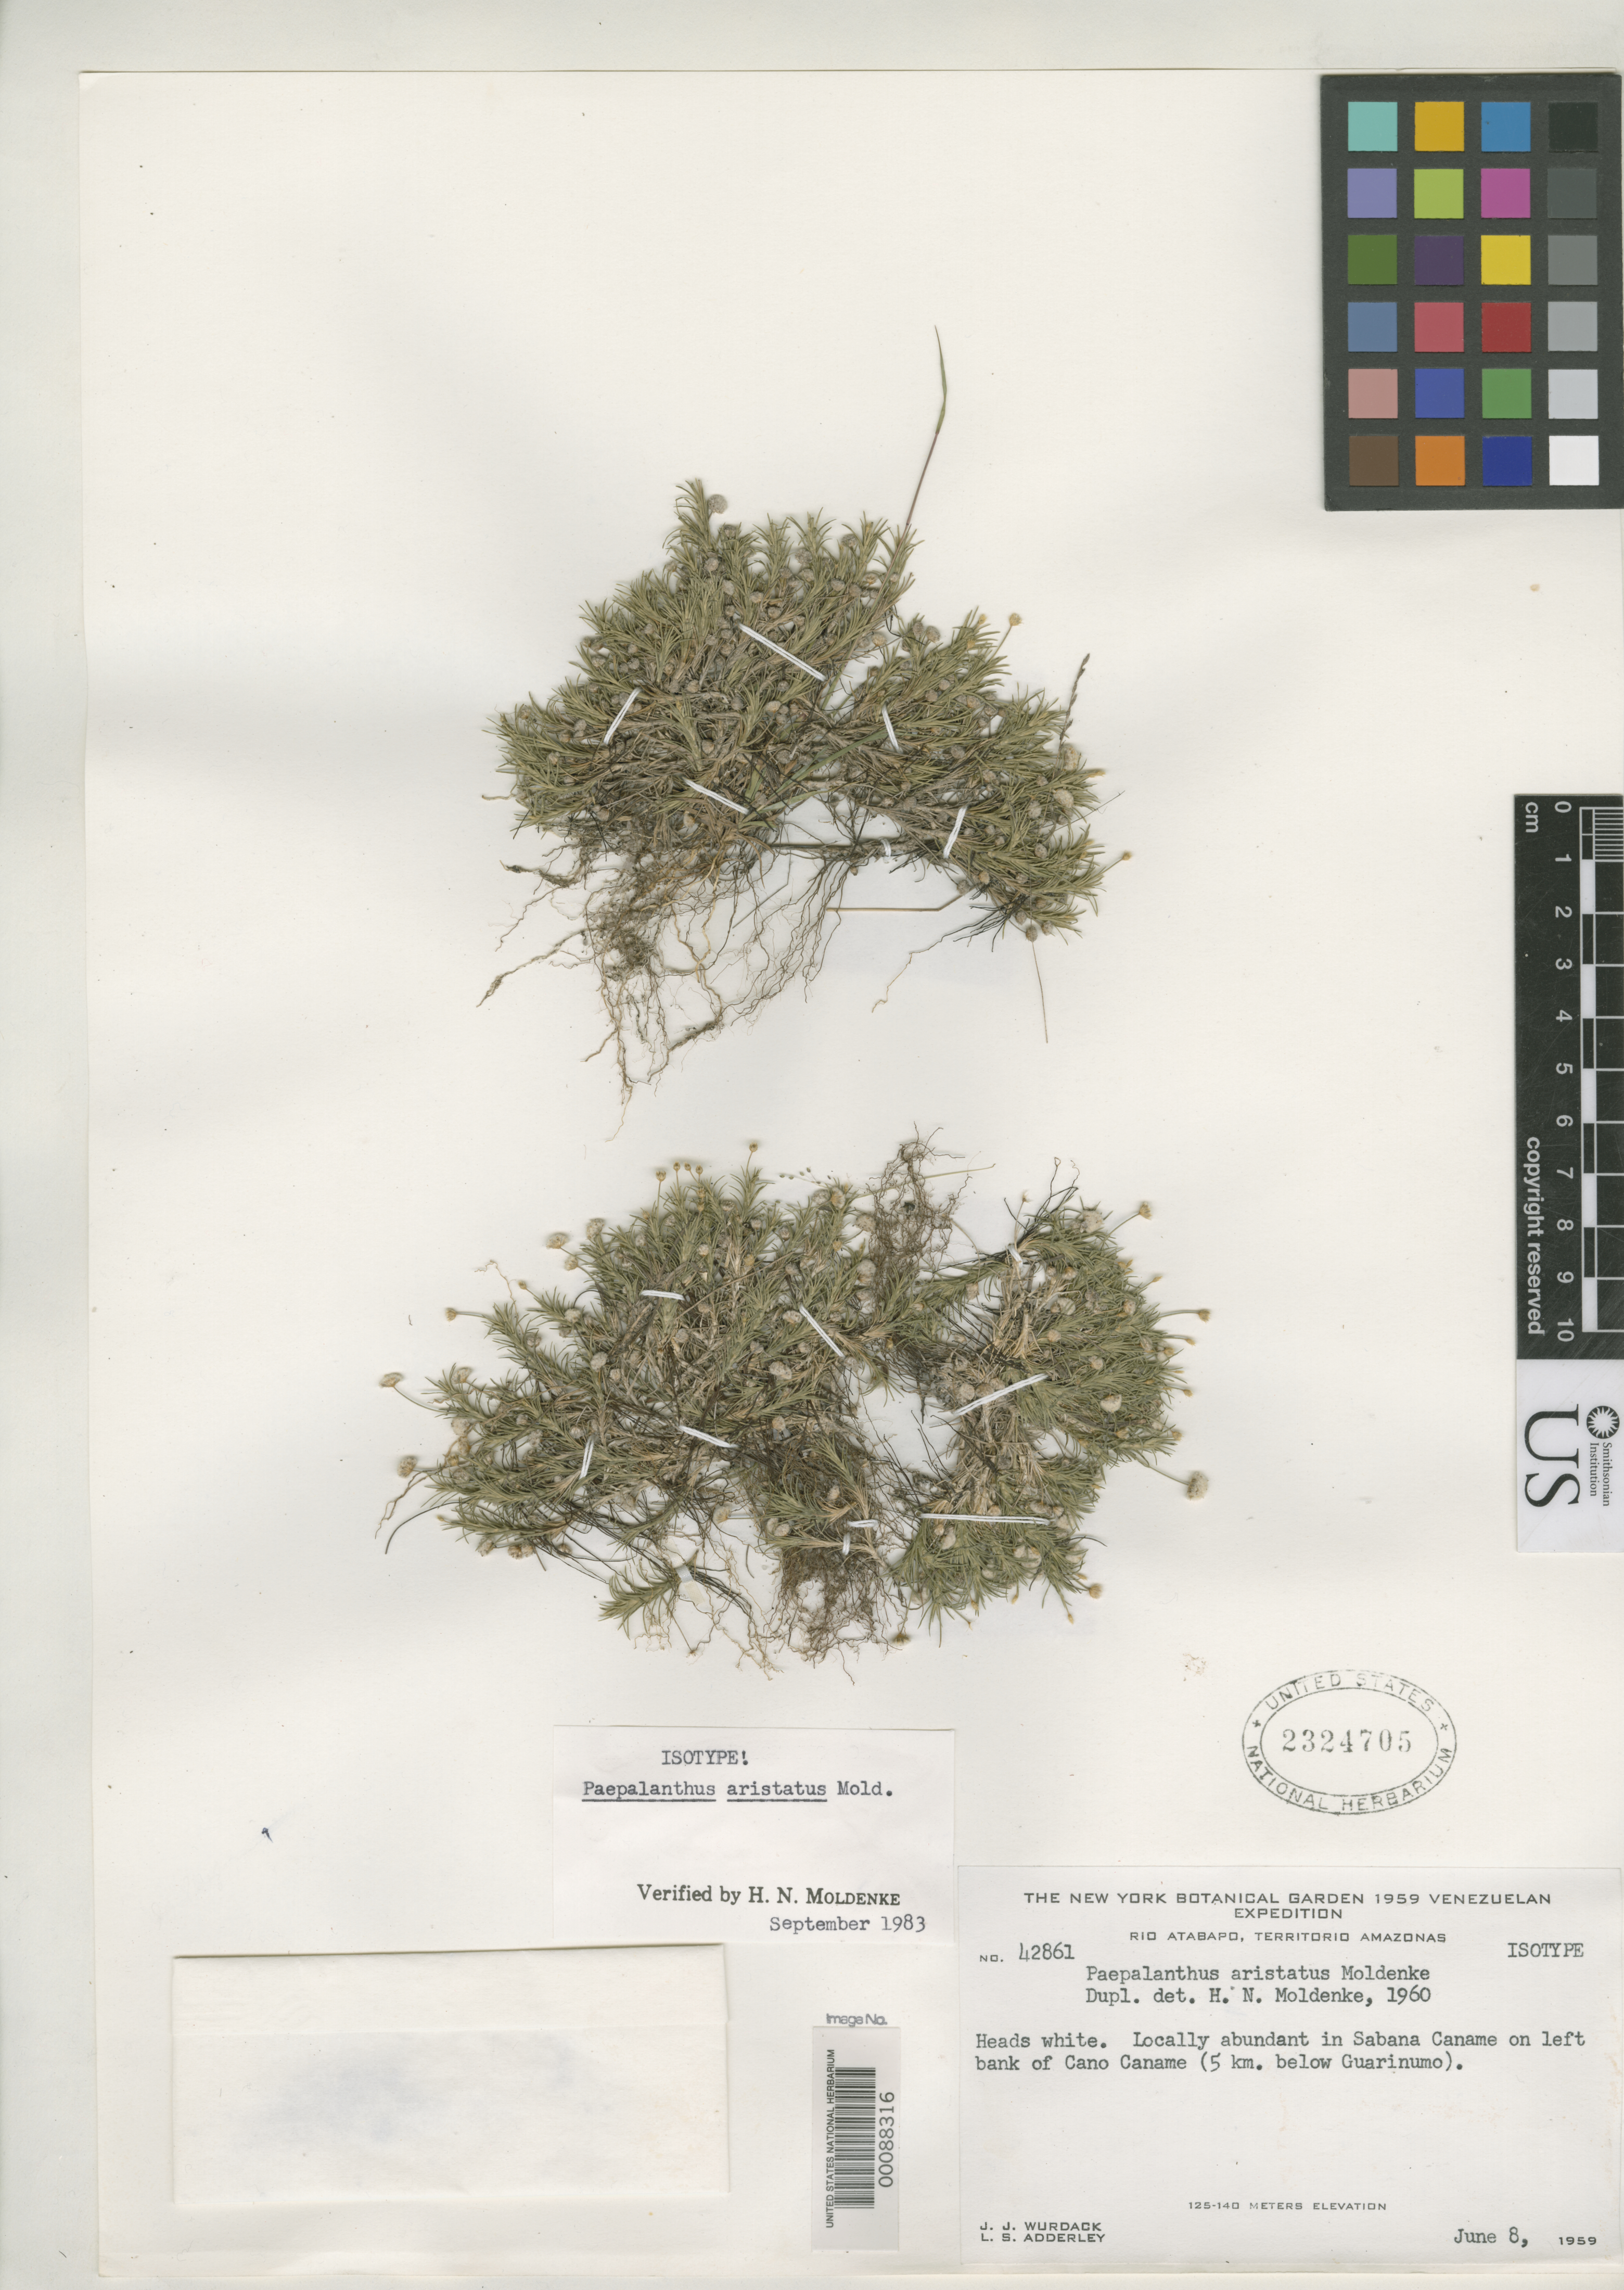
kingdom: Plantae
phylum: Tracheophyta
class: Liliopsida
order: Poales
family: Eriocaulaceae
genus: Paepalanthus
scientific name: Paepalanthus aristatus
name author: Moldenke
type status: Isotype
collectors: J. J. Wurdack & L. S. Adderley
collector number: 42861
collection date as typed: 08 Jun 1959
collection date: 1959-06-08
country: Venezuela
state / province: Amazonas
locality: Rio Atabapo, Sabana Caname.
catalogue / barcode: US 2324705